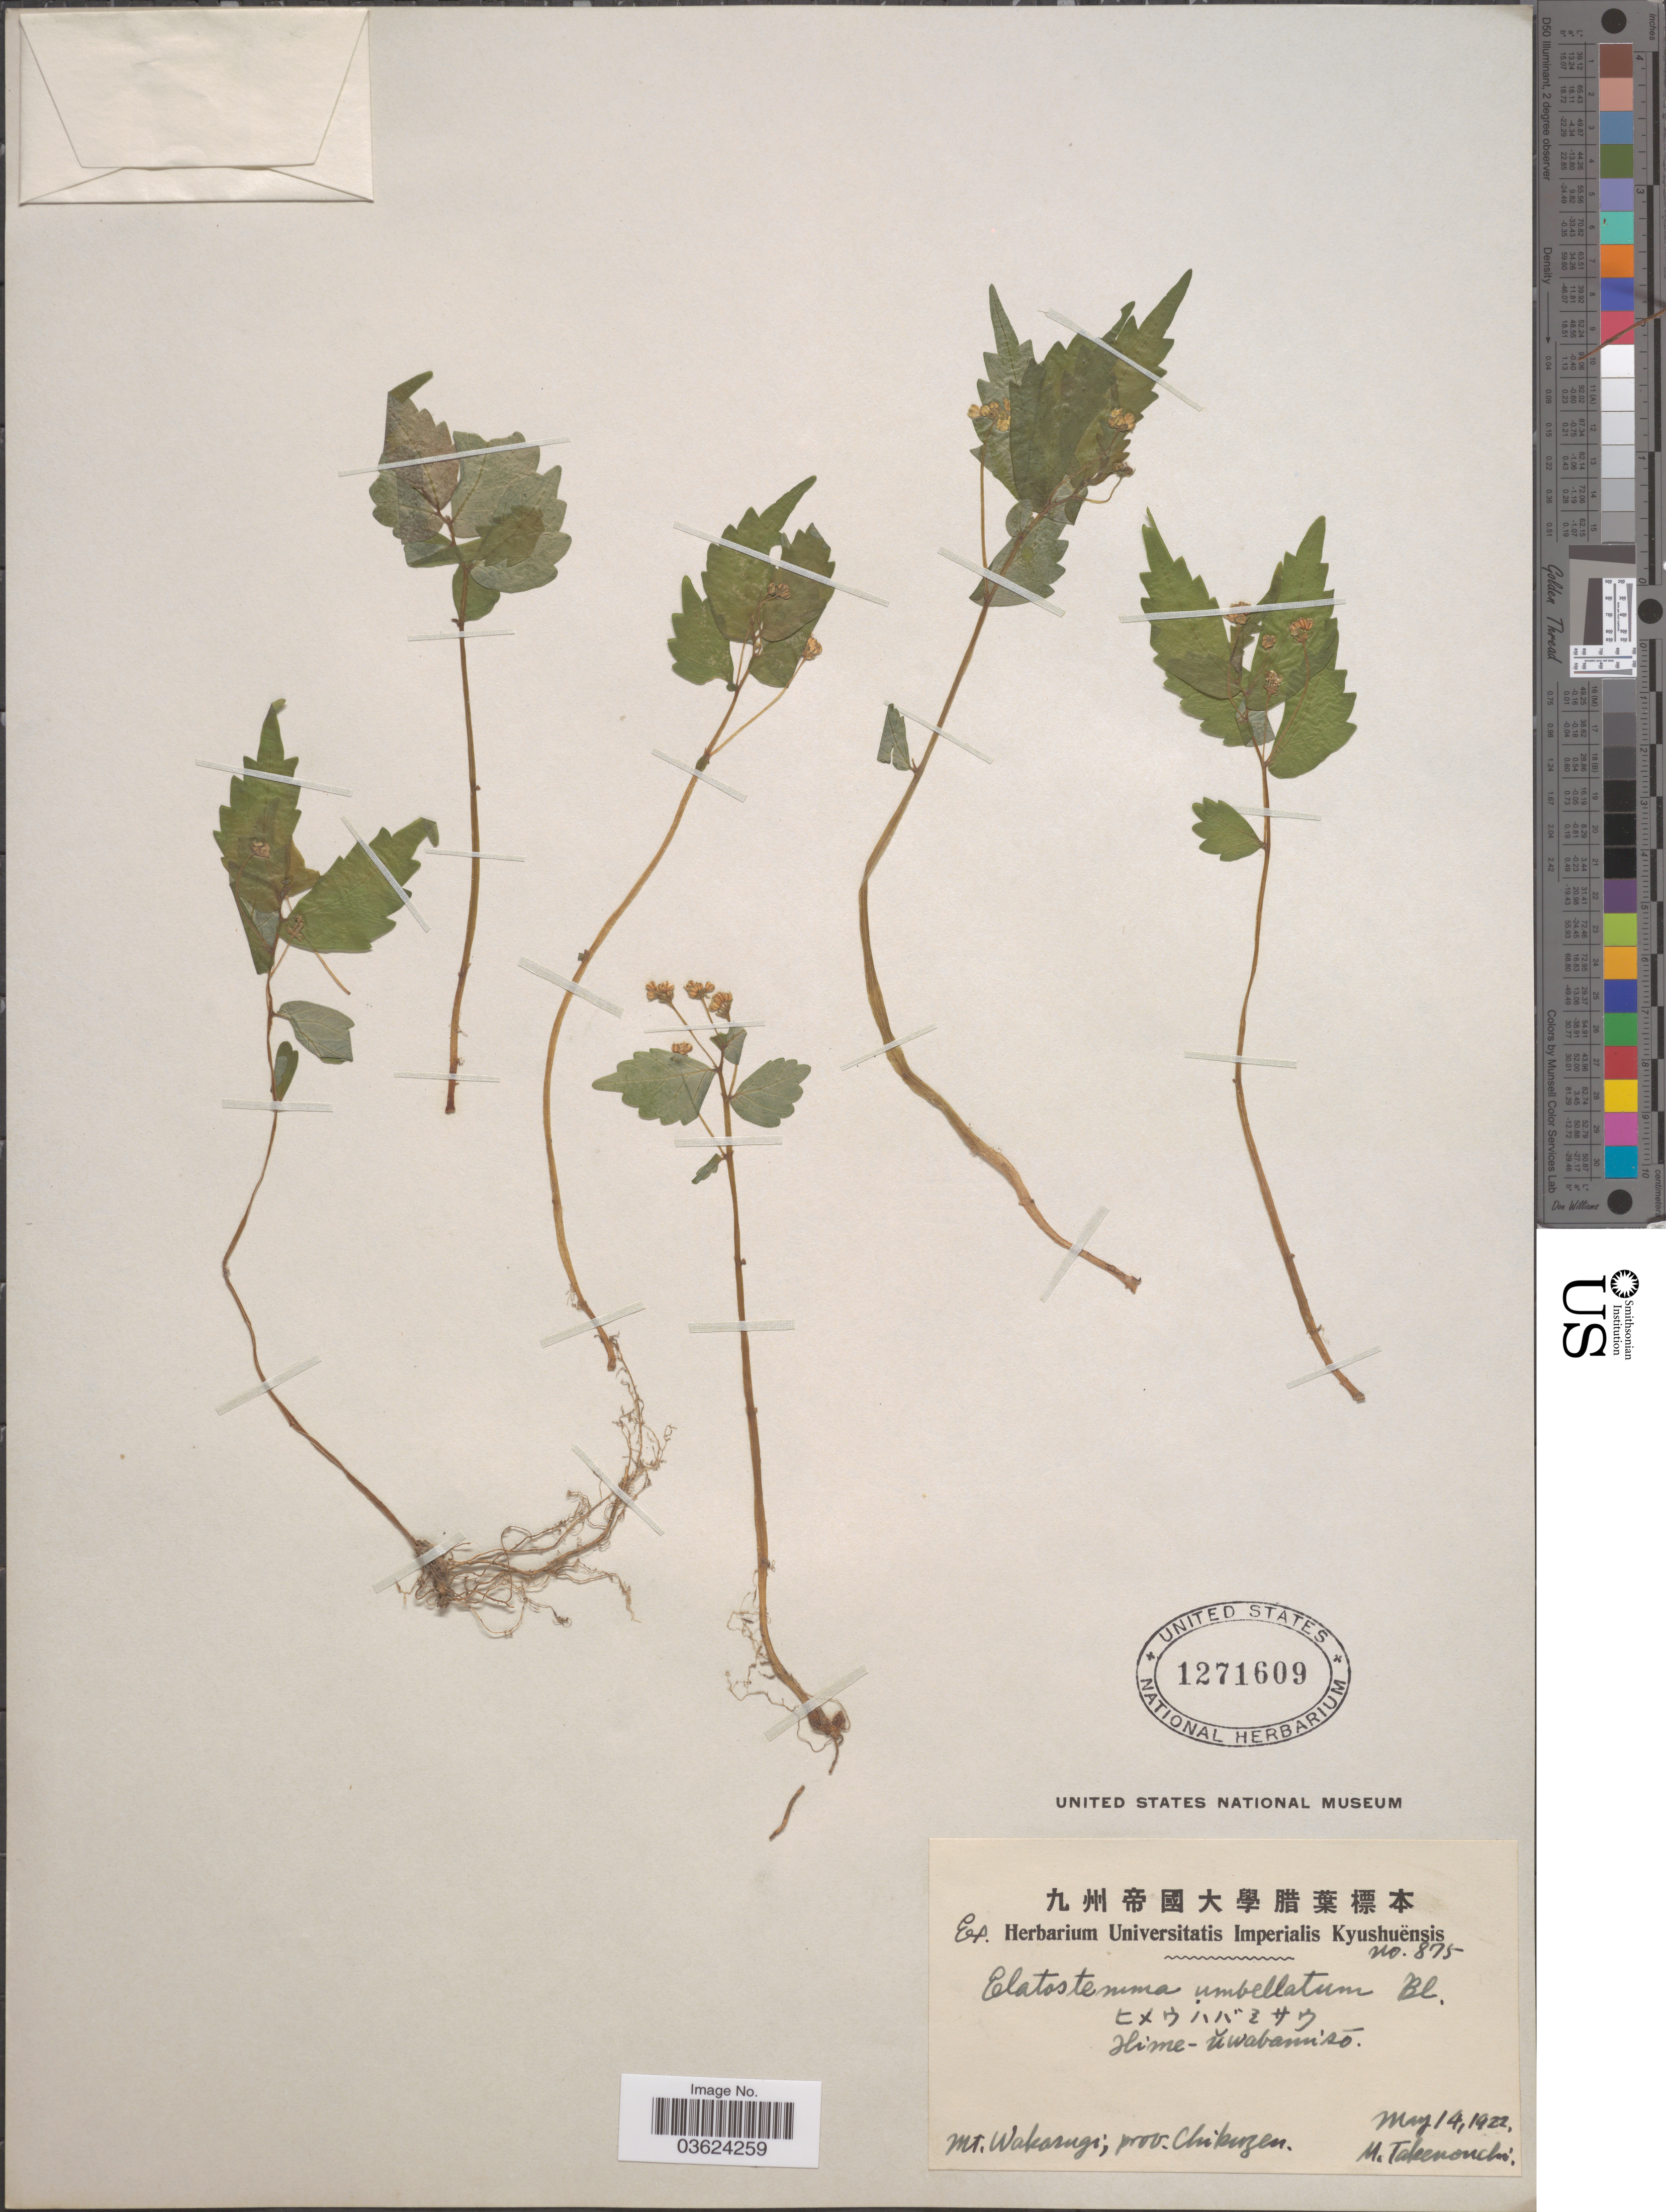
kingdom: Plantae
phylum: Tracheophyta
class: Magnoliopsida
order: Rosales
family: Urticaceae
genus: Elatostema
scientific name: Elatostema umbellatum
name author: Blume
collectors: M. Takenonchi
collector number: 875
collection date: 1922-05-14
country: Japan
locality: Mt. Wakasugi; prov. Chikuzen.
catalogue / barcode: US 1271609